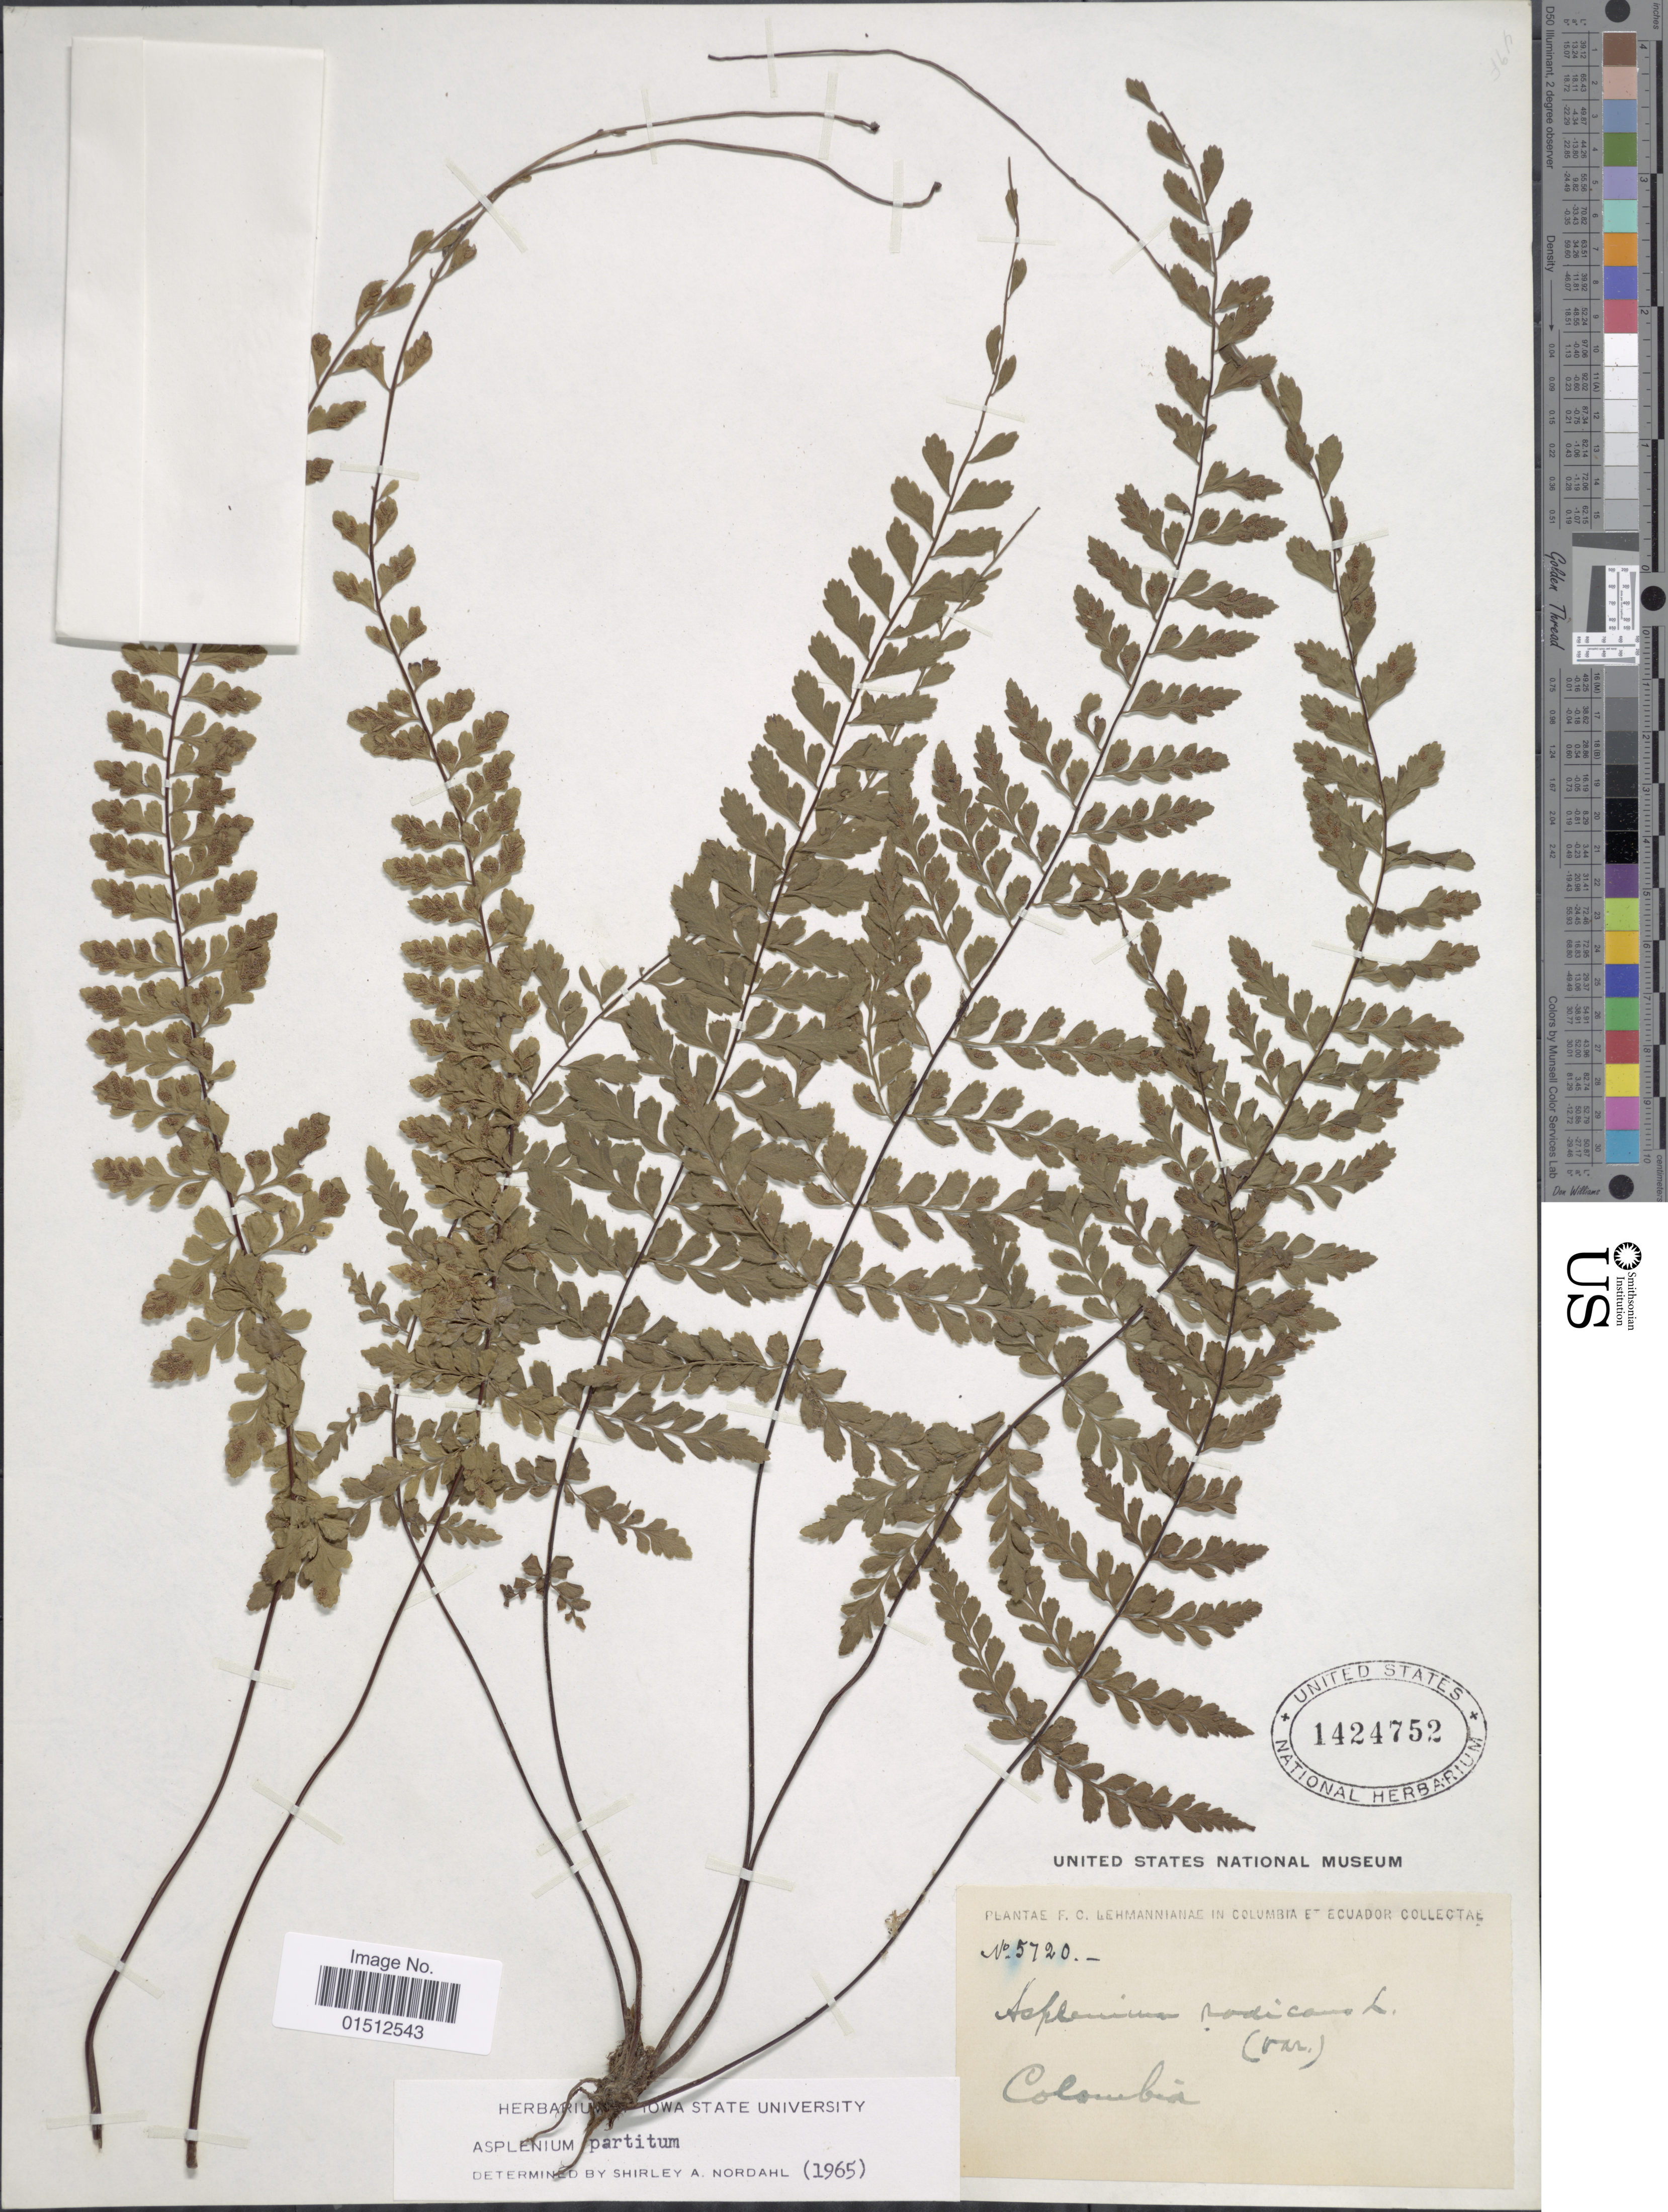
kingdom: Plantae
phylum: Tracheophyta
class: Polypodiopsida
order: Polypodiales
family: Aspleniaceae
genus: Asplenium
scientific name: Asplenium radicans var. partitum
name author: (Klotzsch) Hieron.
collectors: F. C. Lehmann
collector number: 5720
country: Colombia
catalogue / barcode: US 1424752